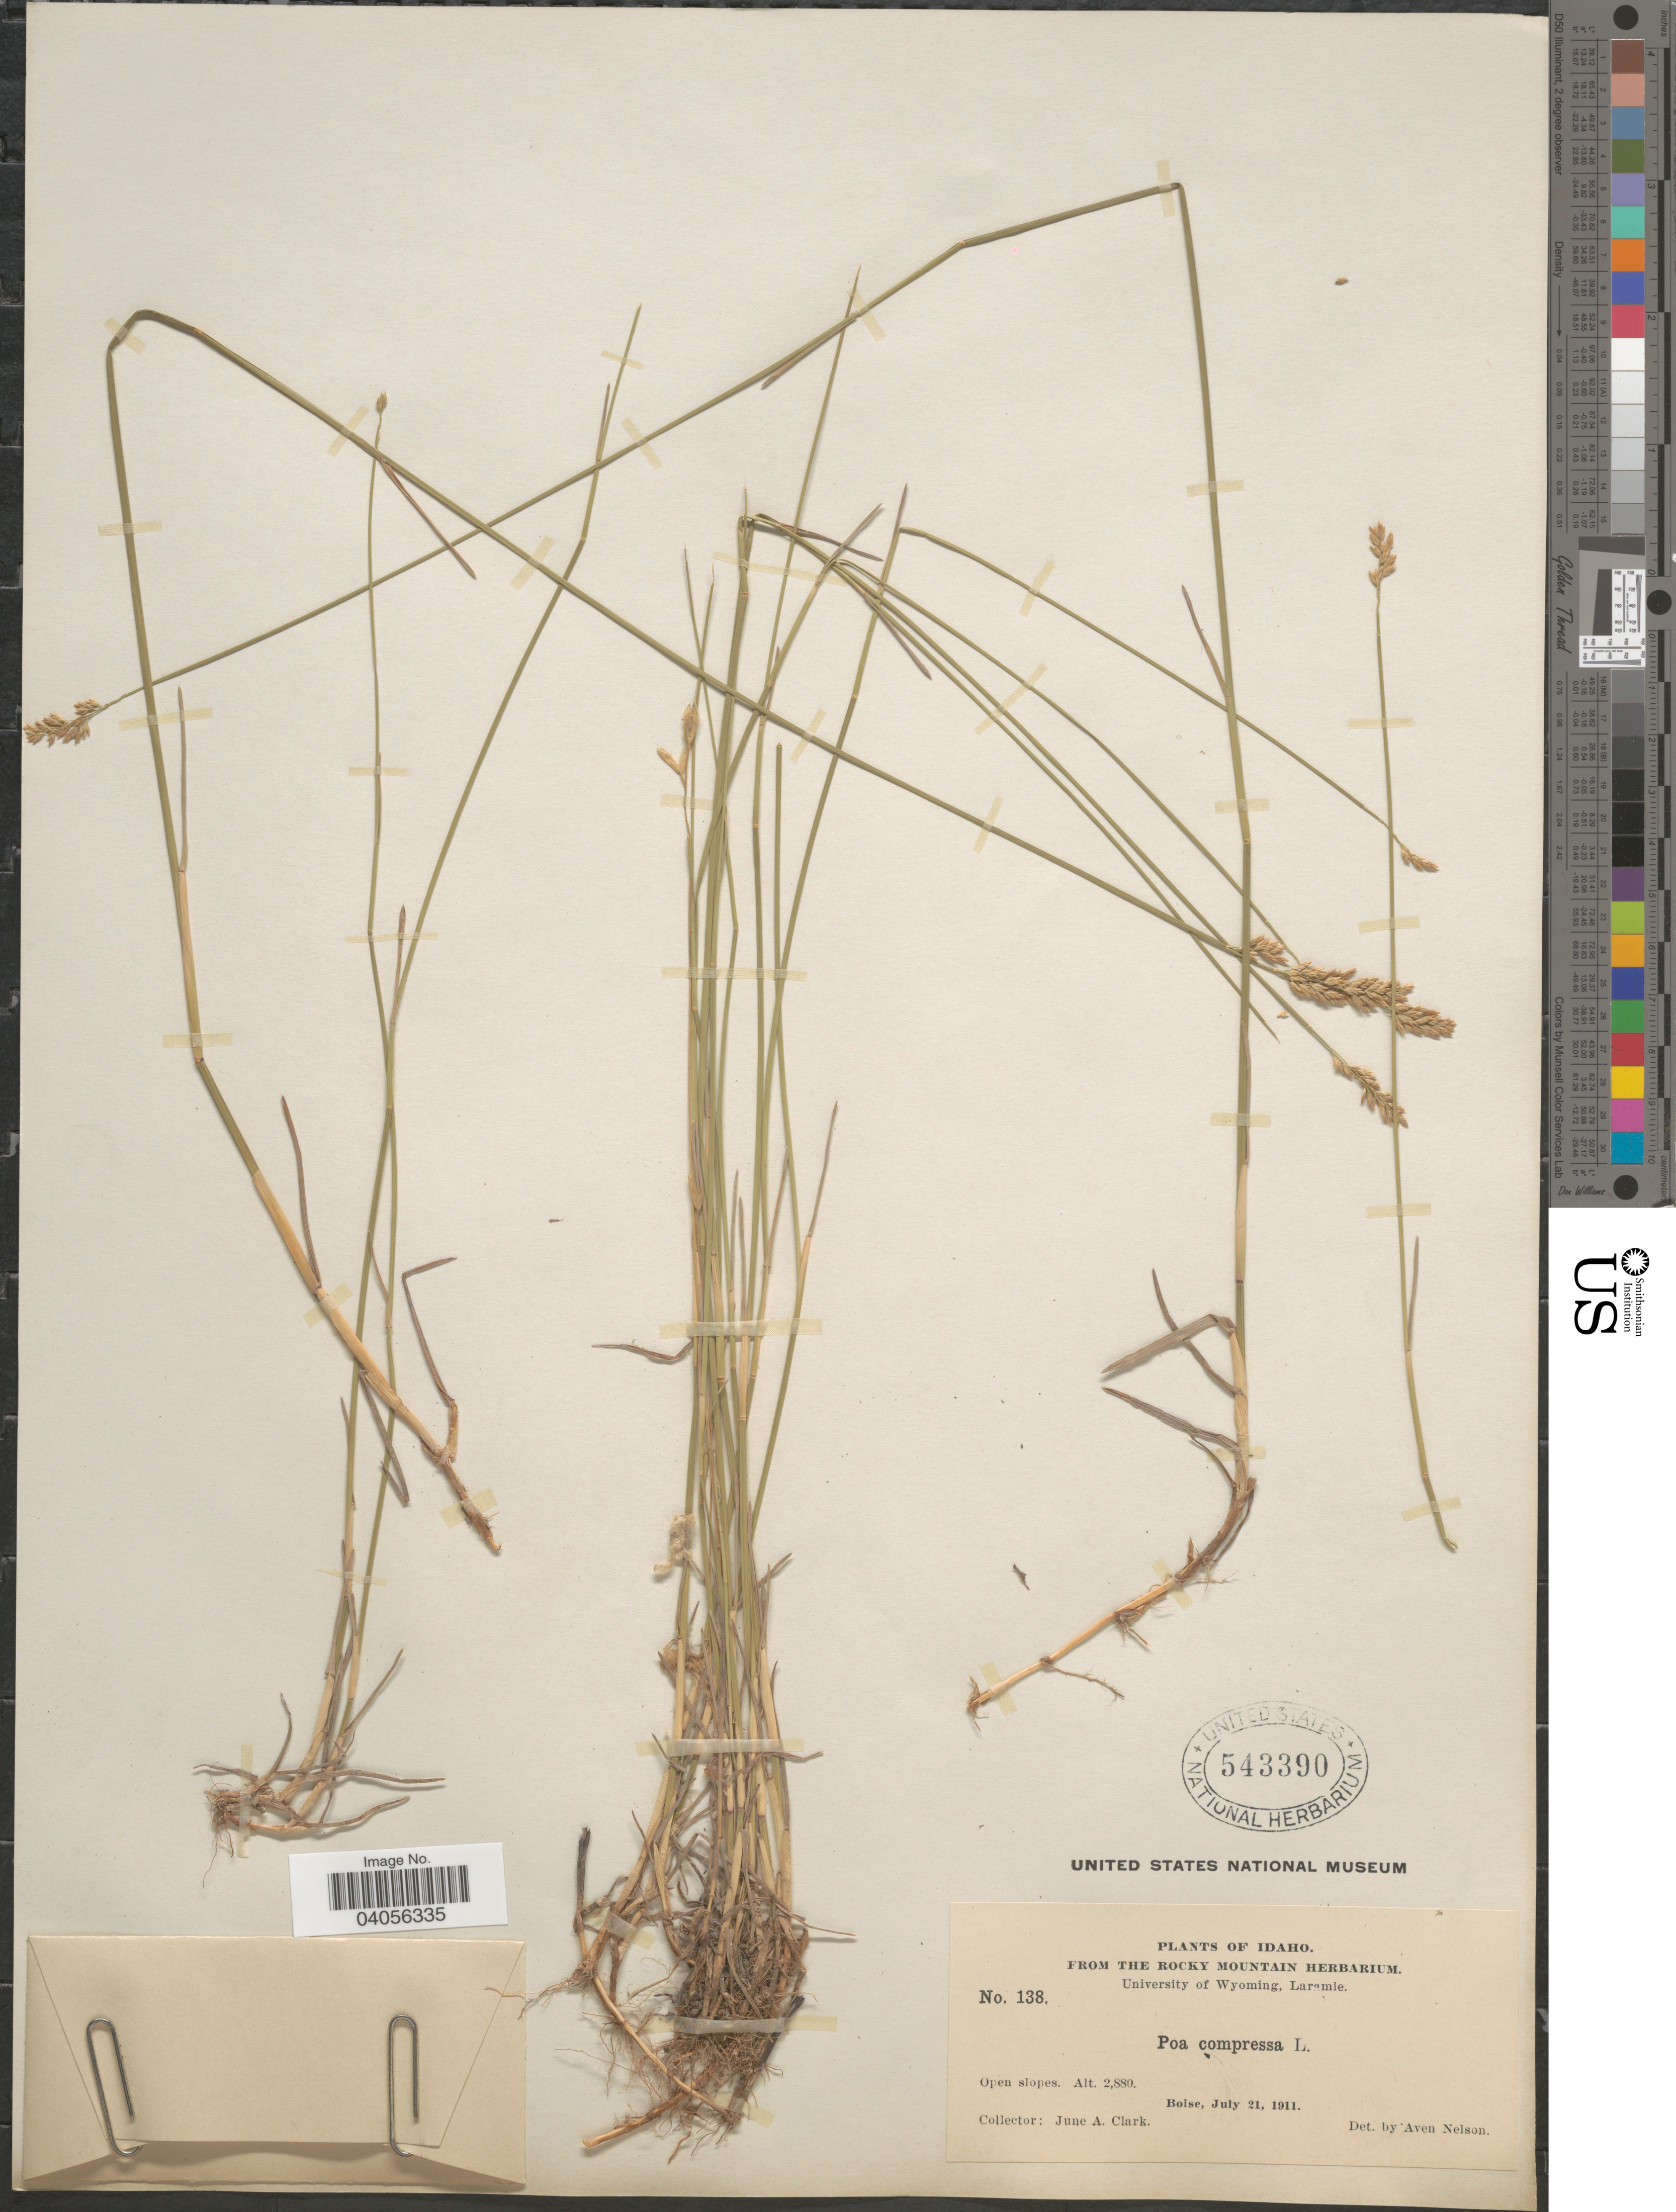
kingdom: Plantae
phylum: Tracheophyta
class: Liliopsida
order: Poales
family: Poaceae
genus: Poa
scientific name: Poa compressa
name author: L.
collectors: J. A. Clark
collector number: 138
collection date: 1911-07-21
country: United States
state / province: Idaho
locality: Boise.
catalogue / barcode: US 543390